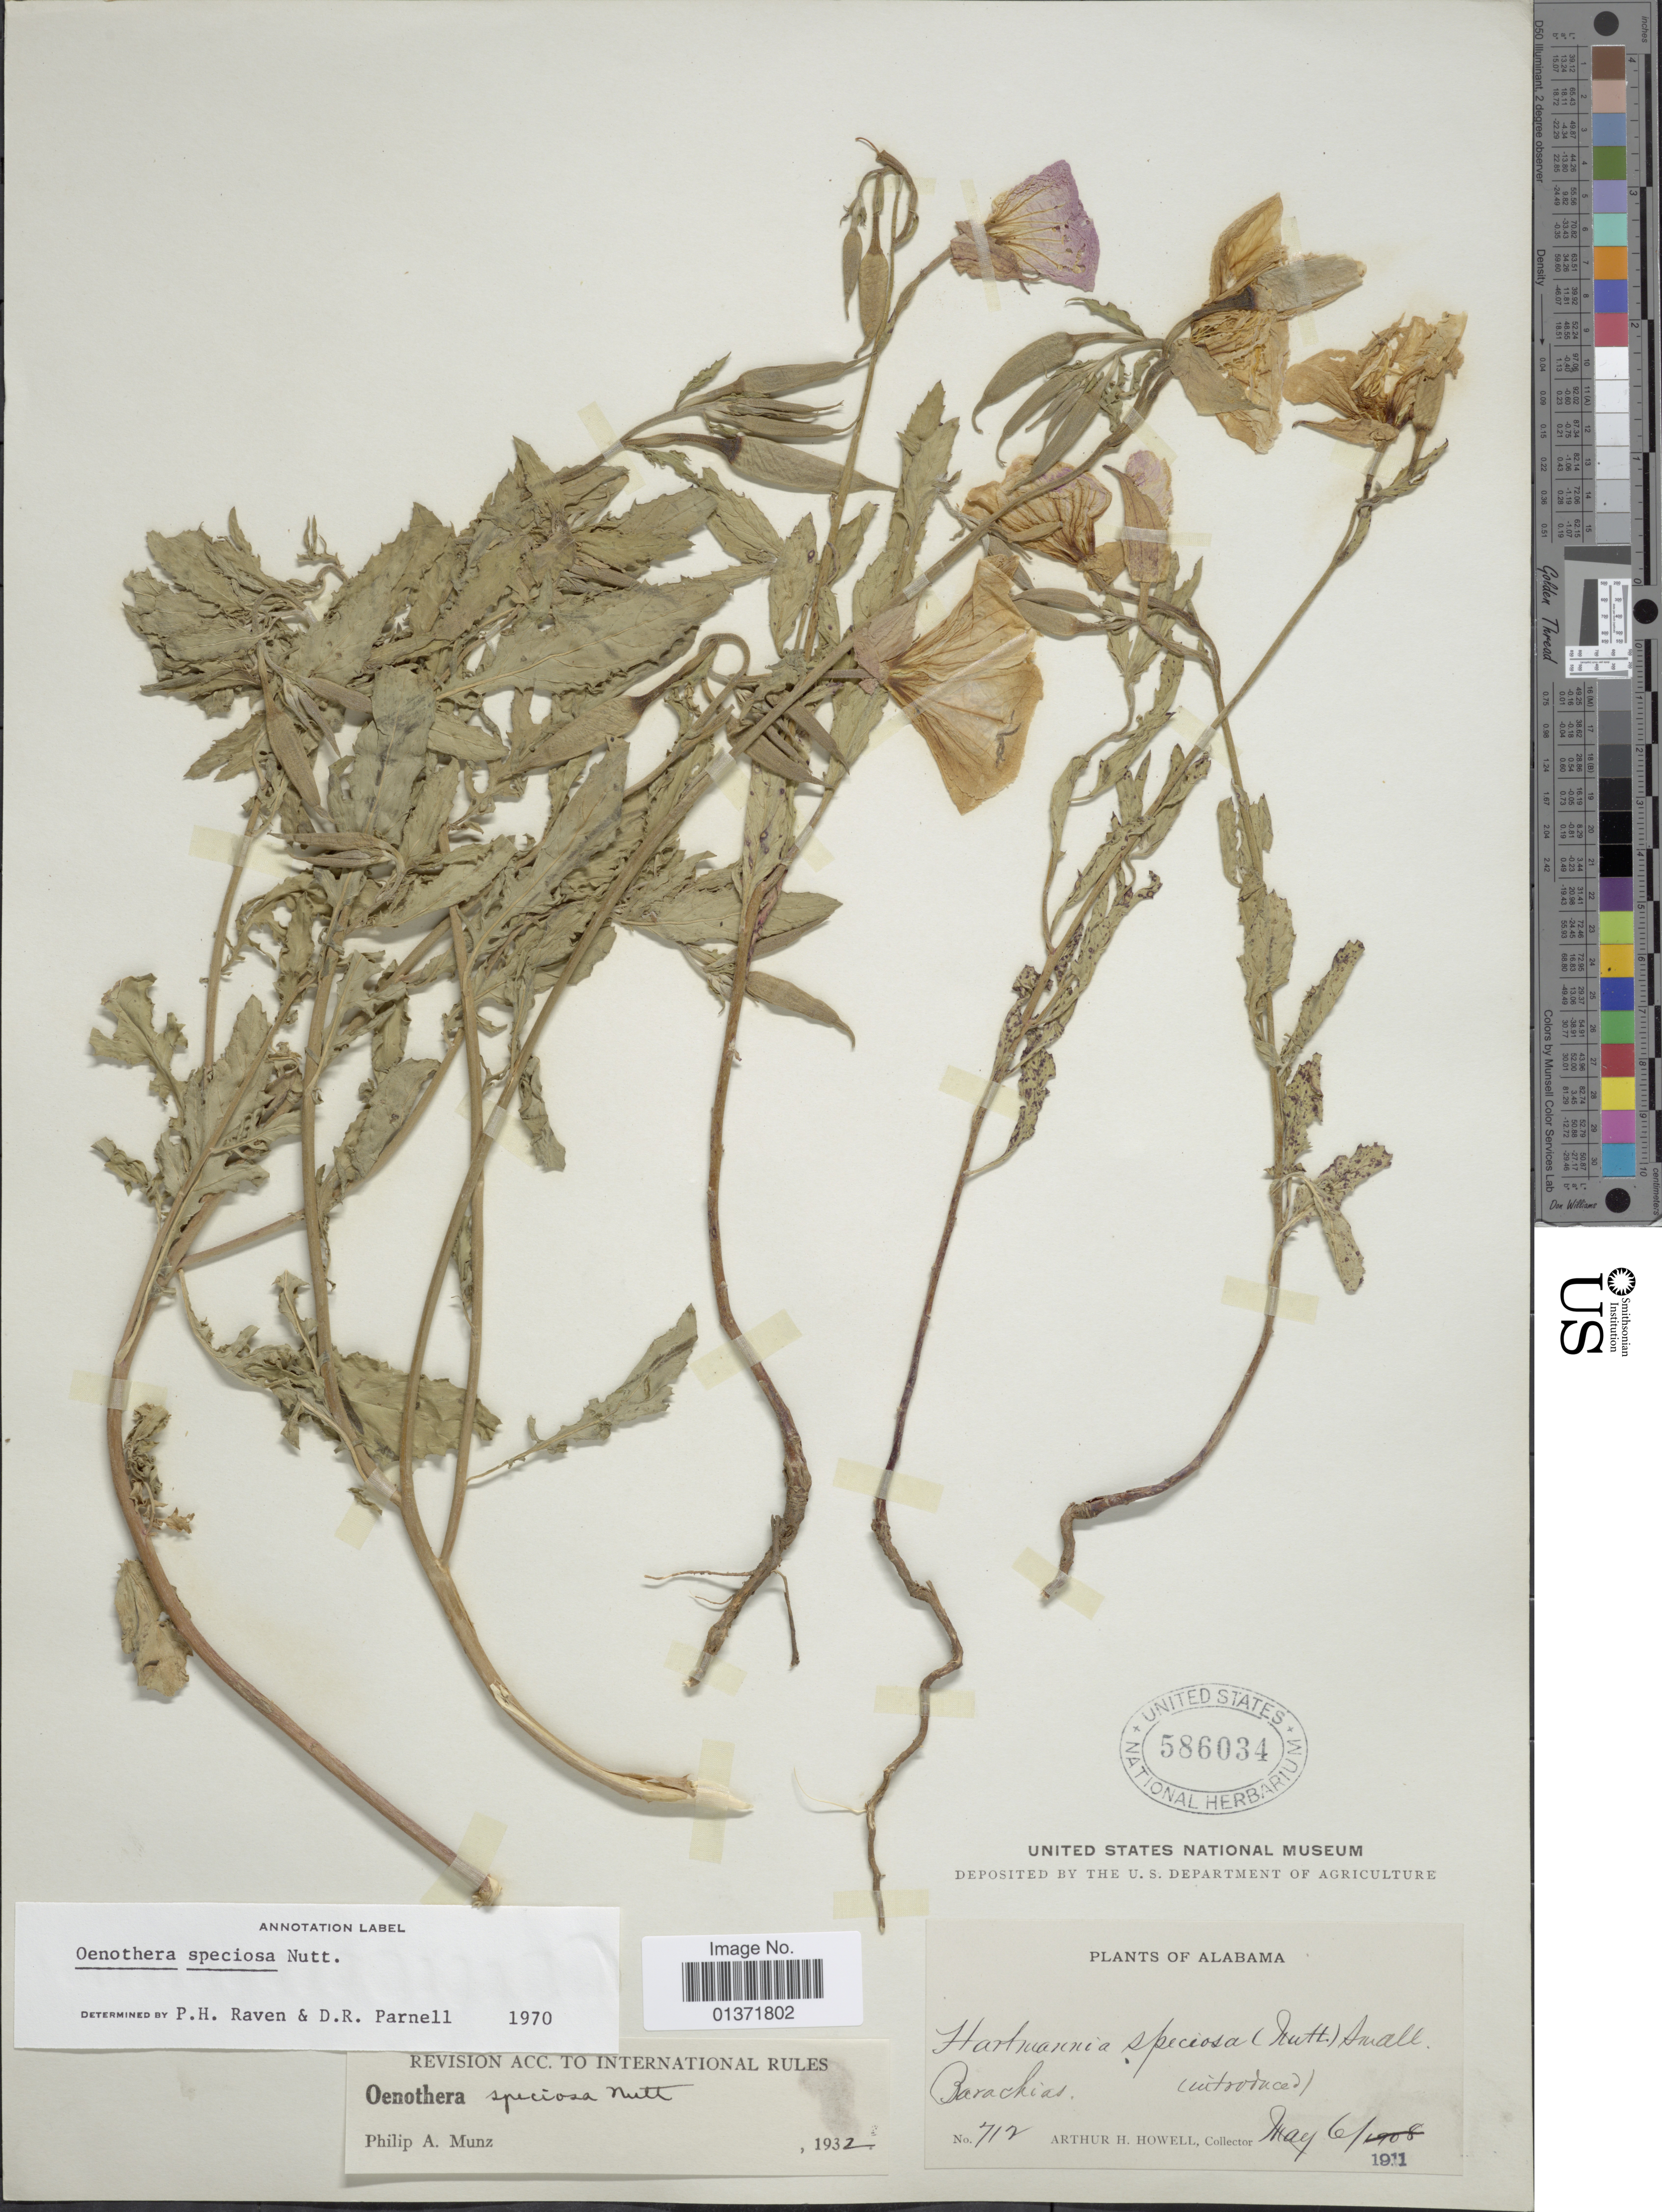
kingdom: Plantae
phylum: Tracheophyta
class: Magnoliopsida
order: Myrtales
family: Onagraceae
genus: Oenothera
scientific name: Oenothera speciosa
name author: Nutt.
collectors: A. Howell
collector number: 712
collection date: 1911-05-06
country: United States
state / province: Alabama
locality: Barachias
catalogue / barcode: US 586034